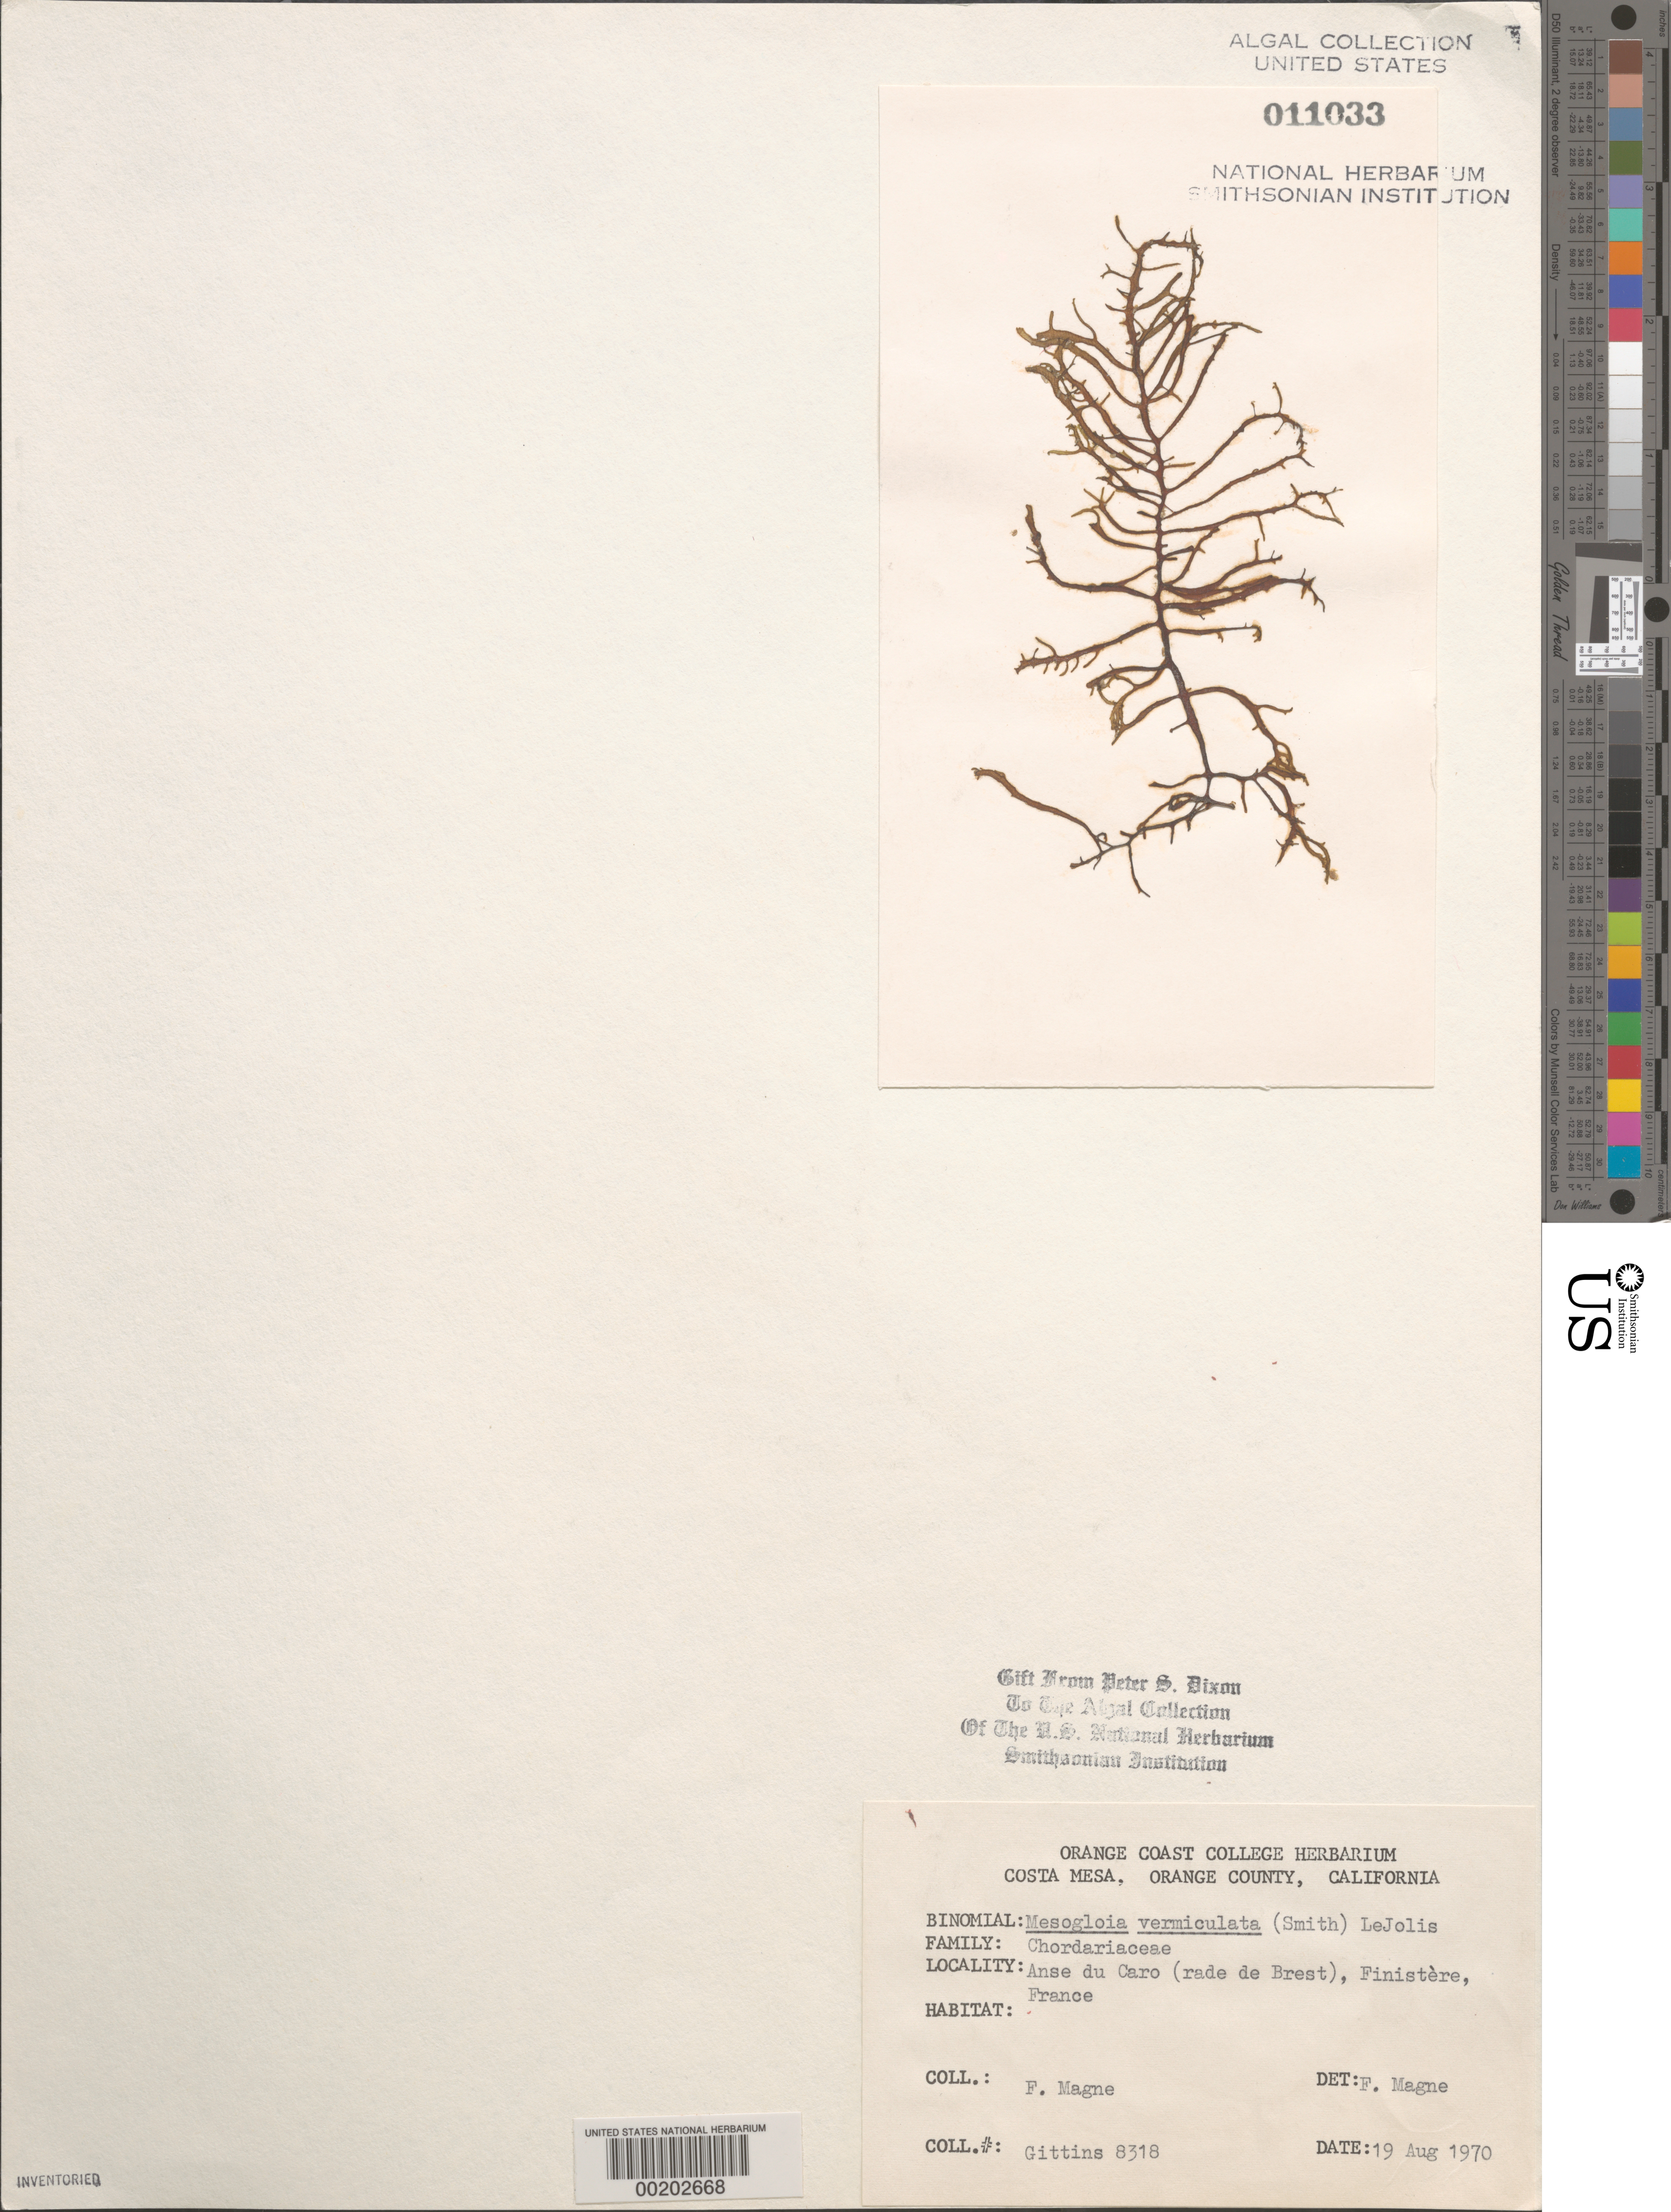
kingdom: Chromista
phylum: Ochrophyta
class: Phaeophyceae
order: Ectocarpales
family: Chordariaceae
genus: Mesogloia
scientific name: Mesogloia vermiculata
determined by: Magne, F.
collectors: F. Magne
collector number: Btg 8318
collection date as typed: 19 Aug 1970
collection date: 1970-08-19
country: France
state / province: Bretagne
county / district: Finistère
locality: Anse du Caro, rade de Brest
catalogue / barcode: US 11033